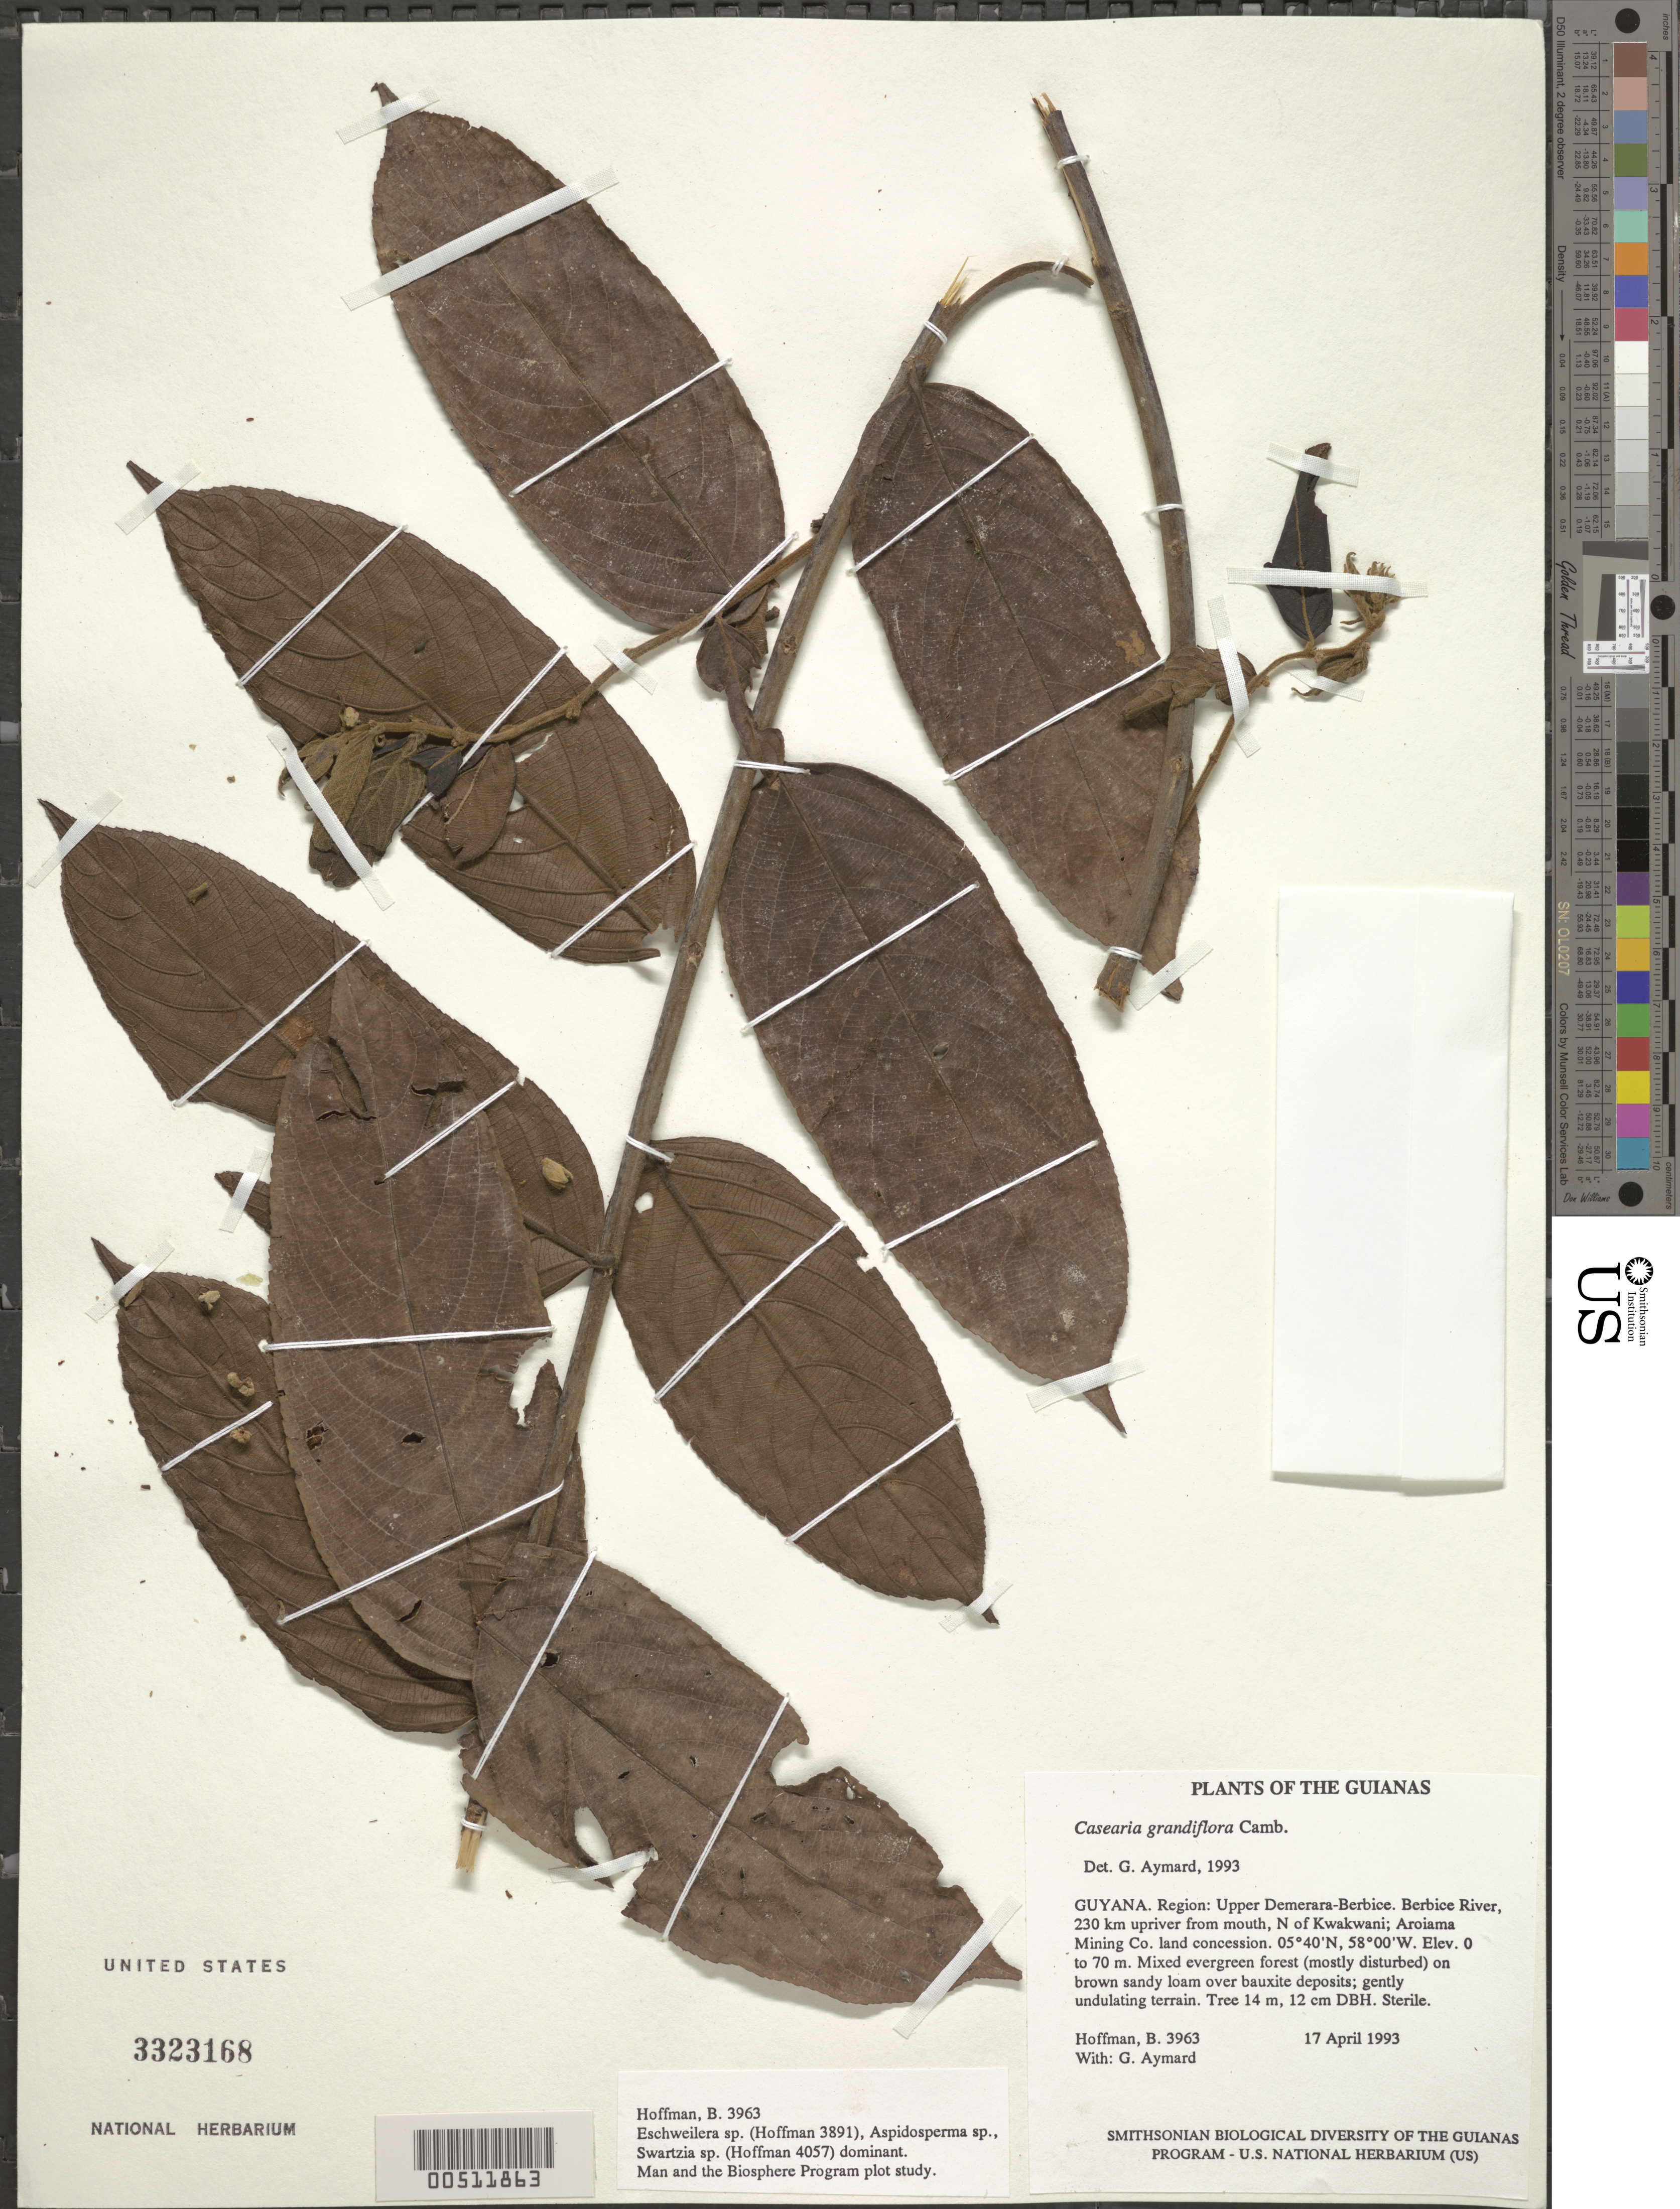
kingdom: Plantae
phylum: Tracheophyta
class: Magnoliopsida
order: Malpighiales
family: Salicaceae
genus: Casearia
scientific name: Casearia grandiflora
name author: Cambess.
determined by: Aymard C., G. A., (PORT), Univ. Nac. Exp. de los Llanos Ezequiel Zamora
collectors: B. Hoffman & G. A. Aymard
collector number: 3963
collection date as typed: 17 April 1993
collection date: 1993-04-17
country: Guyana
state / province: U. Demerara-Berbice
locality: Berbice River, 230 km upriver from mouth, N of Kwakwani; Aroiama Mining Co. land concession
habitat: Mixed evergreen forest (mostly disturbed) on brown sandy loam over bauxite deposits; gently undulating terrain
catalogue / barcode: US 3323168